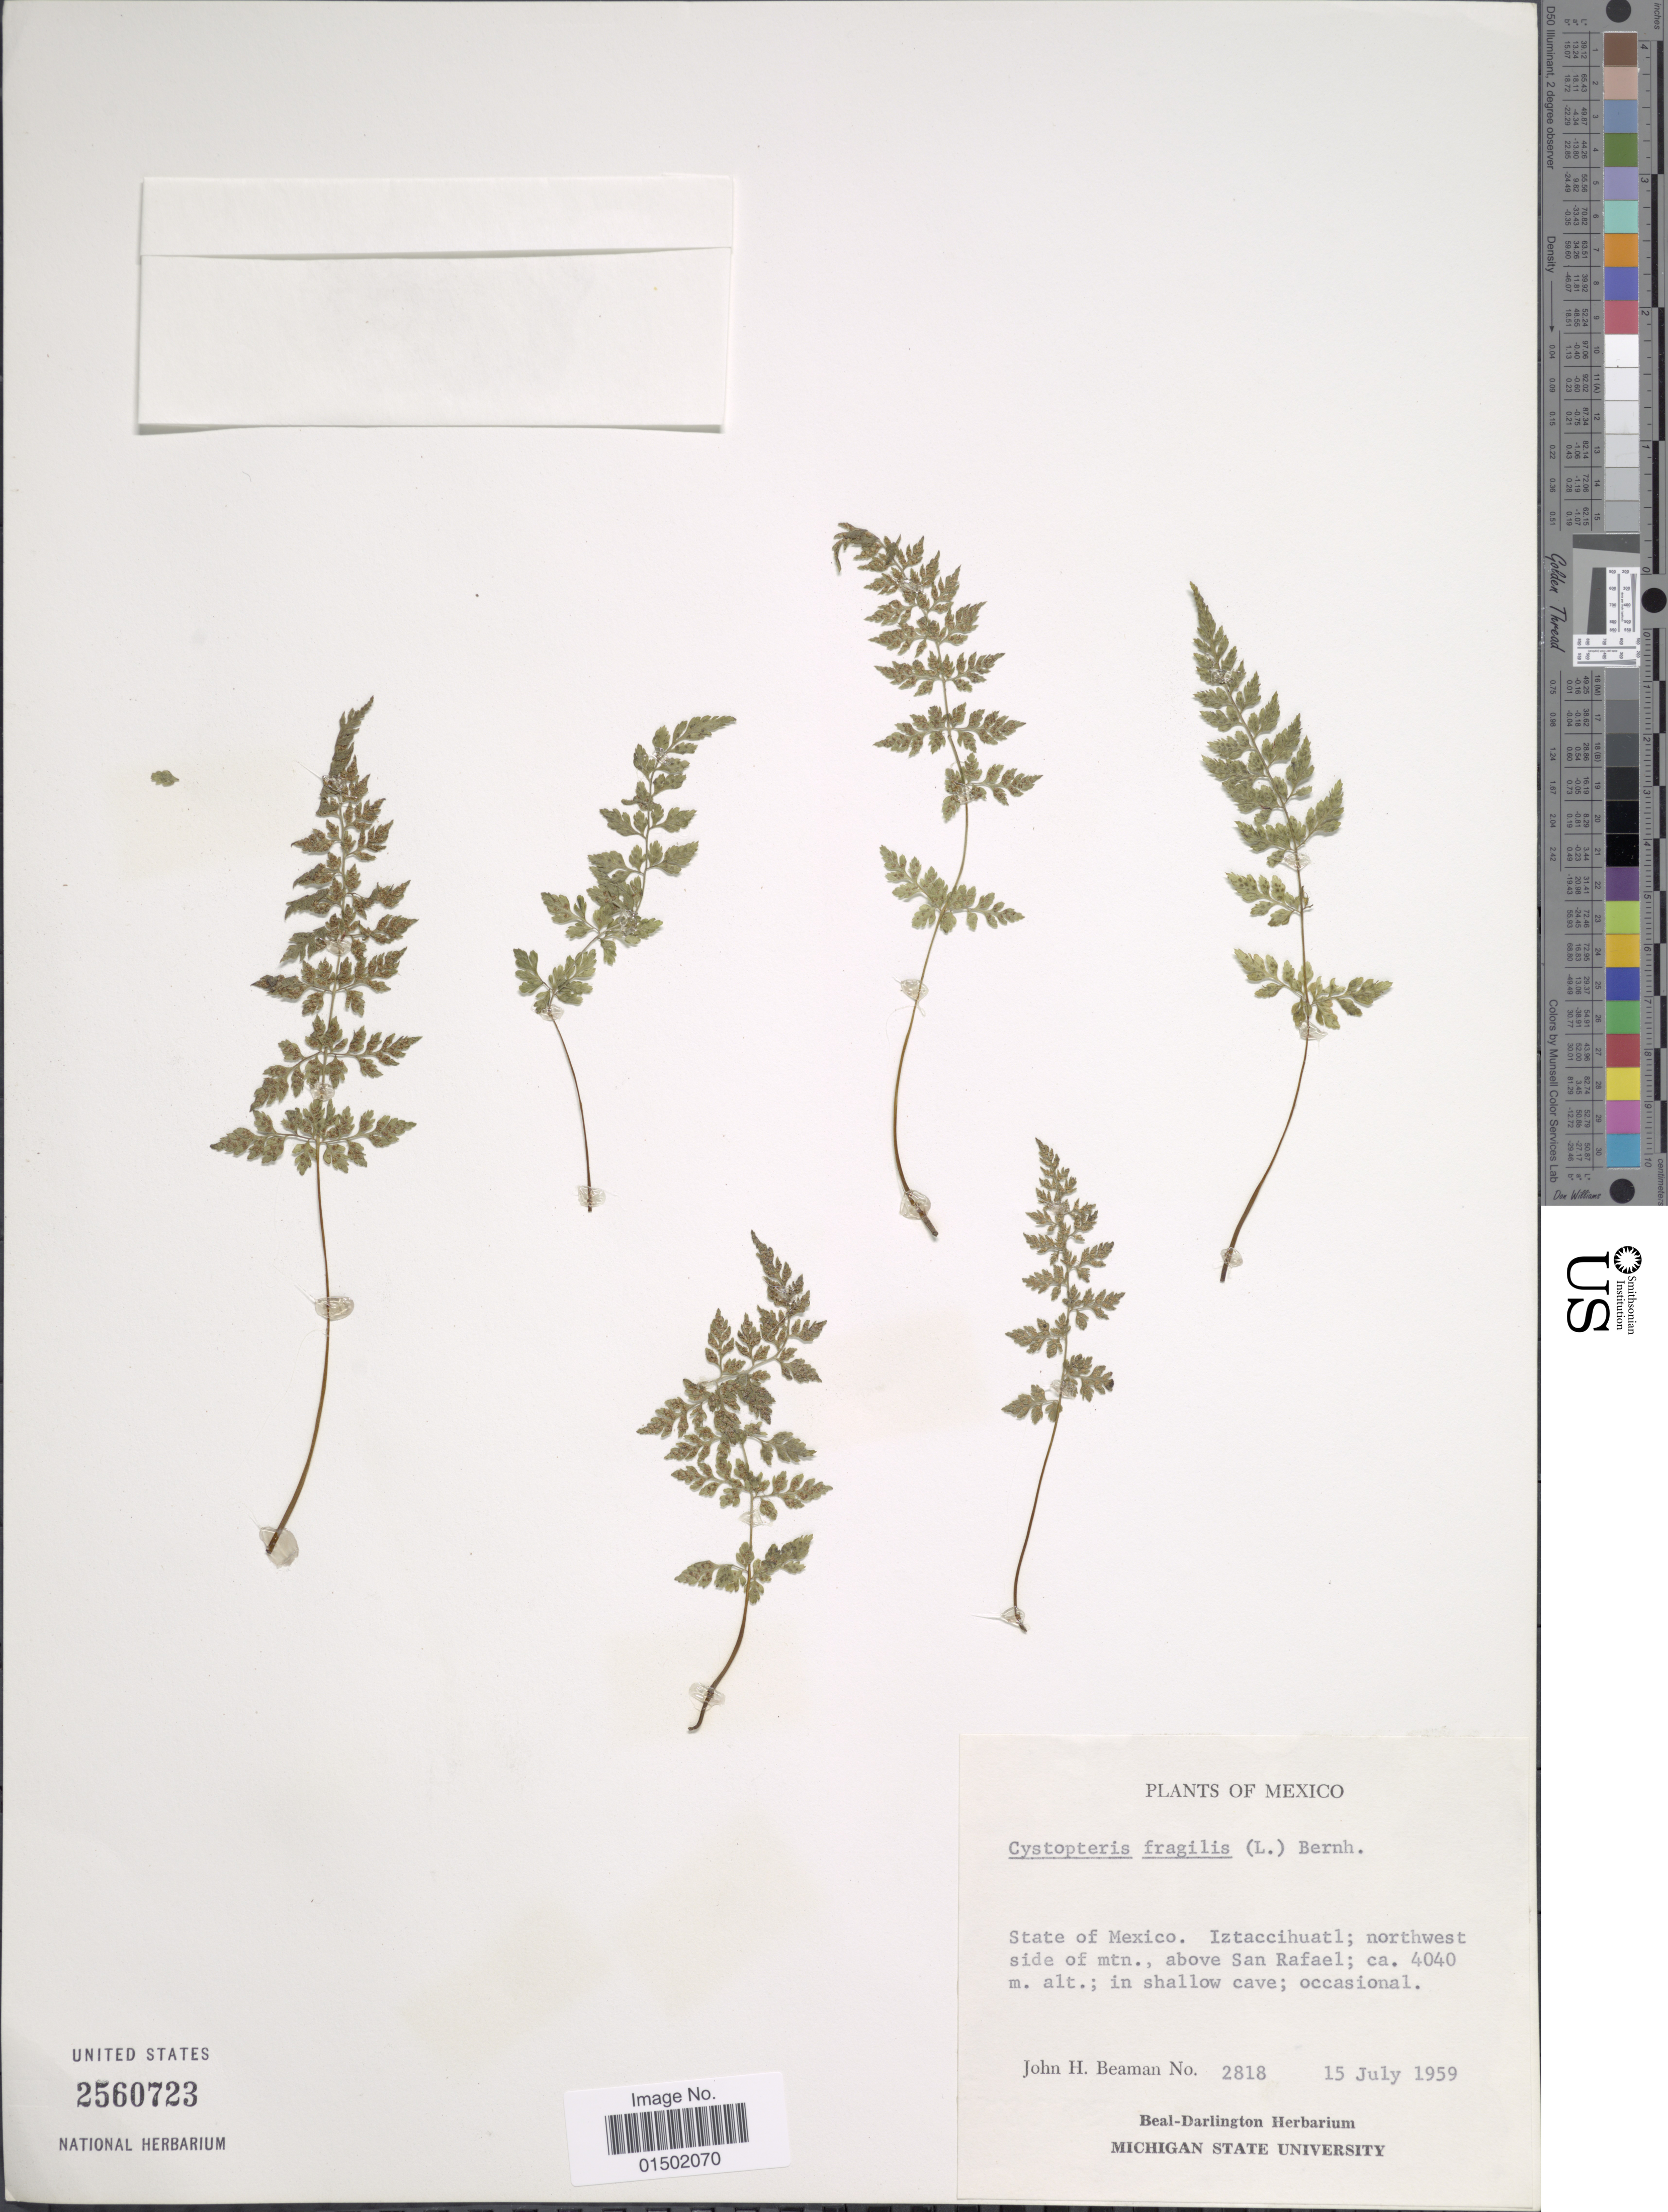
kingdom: Plantae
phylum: Tracheophyta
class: Polypodiopsida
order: Polypodiales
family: Cystopteridaceae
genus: Cystopteris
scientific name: Cystopteris fragilis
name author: (L.) Bernh.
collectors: J. H. Beaman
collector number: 2818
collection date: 1959-07-15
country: Mexico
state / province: México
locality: Iztaccihuatl; northwest side of Mtn., above San Rafael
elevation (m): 4040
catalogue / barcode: US 2560723